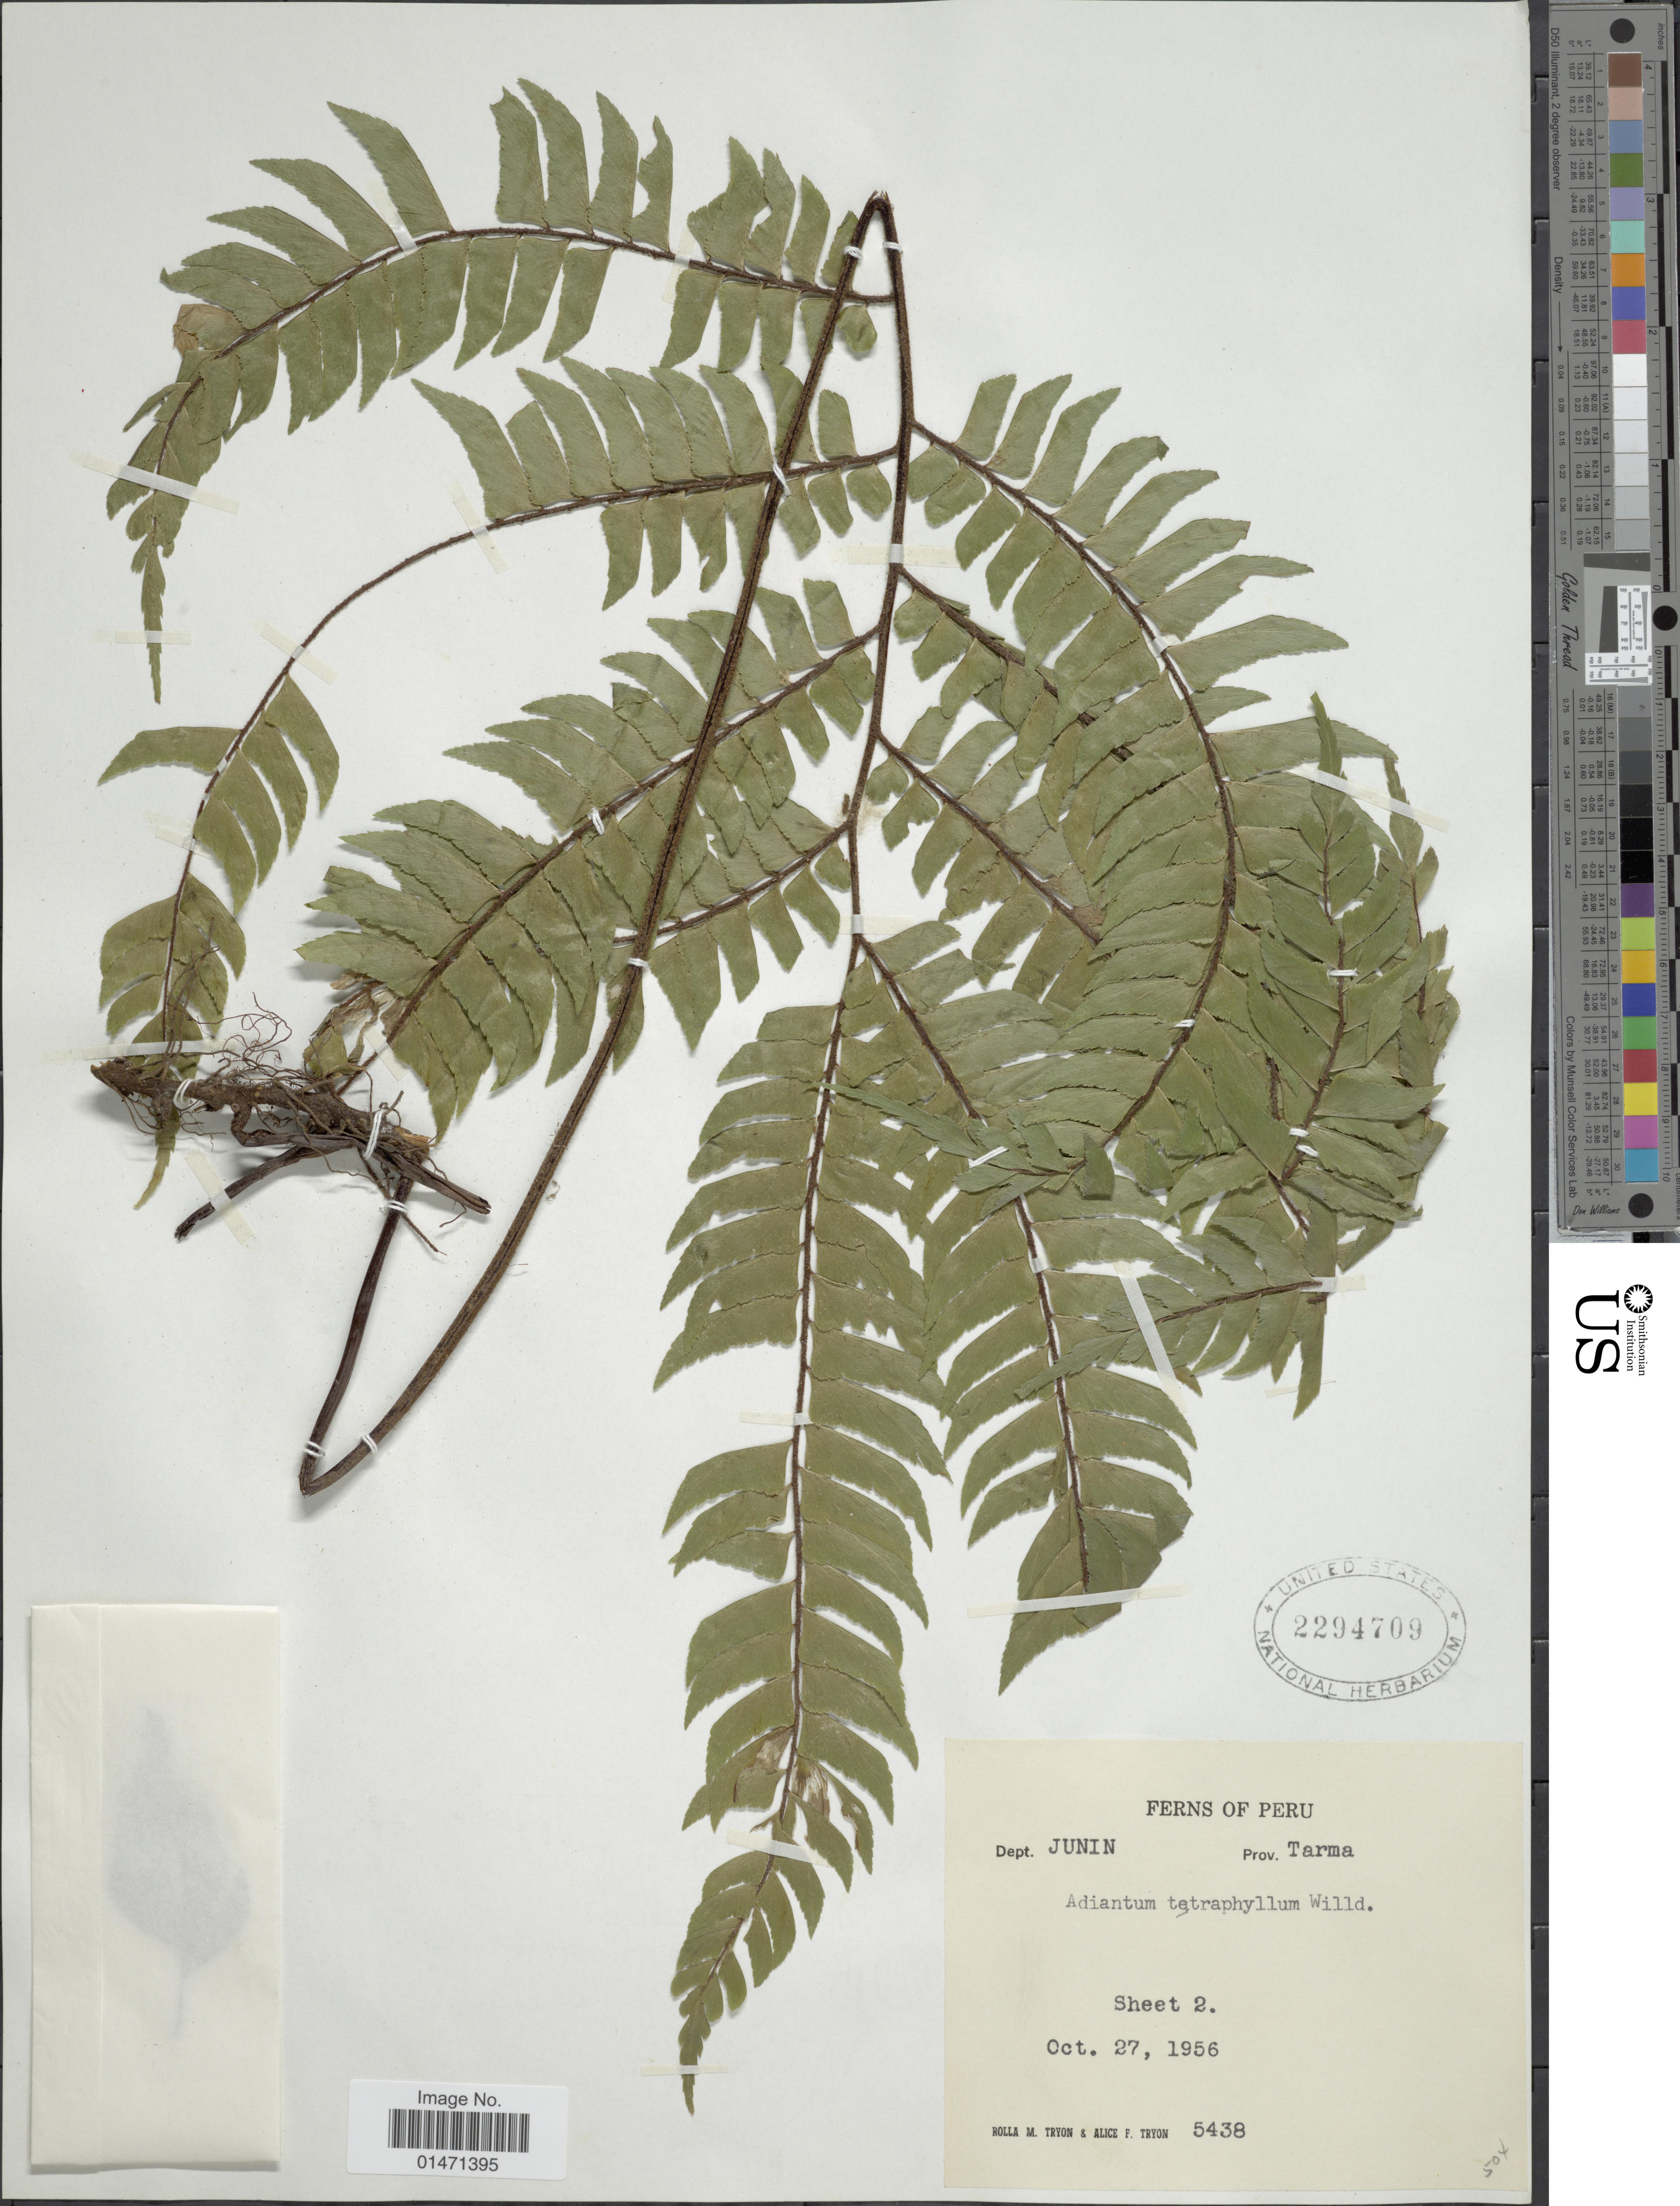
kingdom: Plantae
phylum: Tracheophyta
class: Polypodiopsida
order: Polypodiales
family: Pteridaceae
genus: Adiantum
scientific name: Adiantum rondonii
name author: A. Samp.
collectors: R. M. Tryon & A. F. Tryon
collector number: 5438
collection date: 1956-10-27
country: Peru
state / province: Junín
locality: Dept. Junin, Prov. Tarma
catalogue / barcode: US 2294709